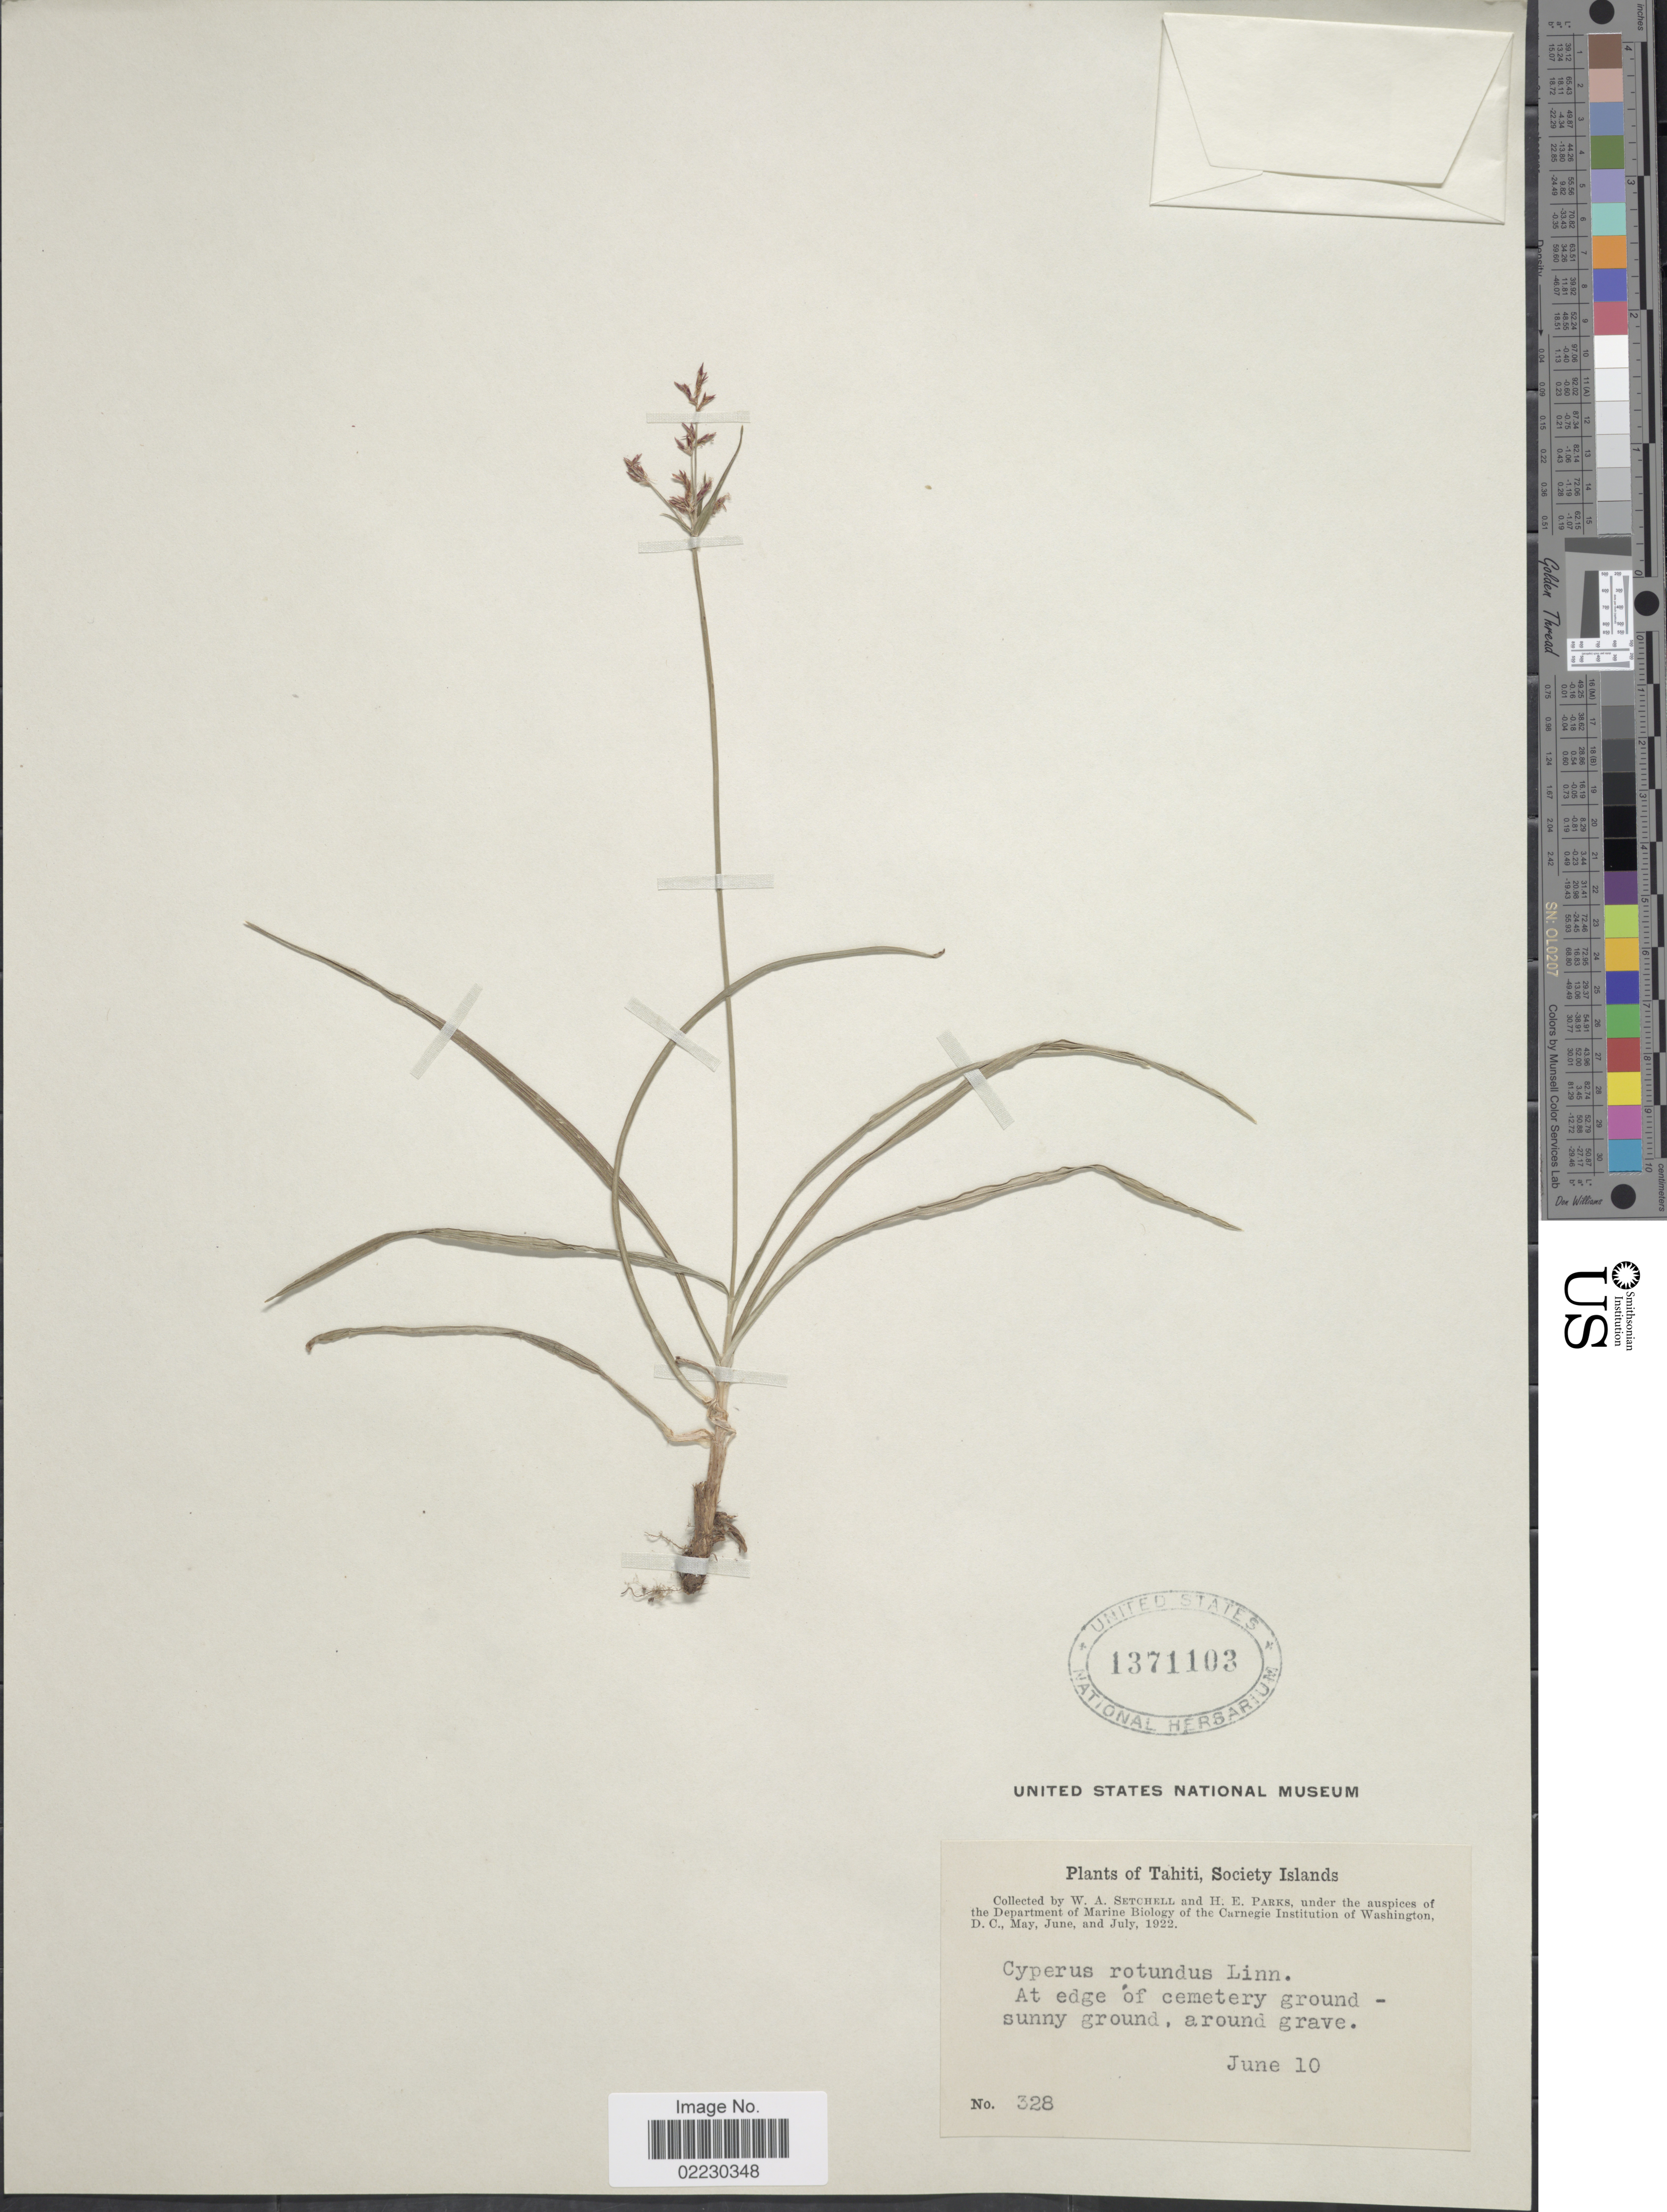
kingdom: Plantae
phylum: Tracheophyta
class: Liliopsida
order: Poales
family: Cyperaceae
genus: Cyperus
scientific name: Cyperus rotundus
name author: L.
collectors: W. Setchell & H. E. Parks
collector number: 328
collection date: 1922-06-10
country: French Polynesia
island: Tahiti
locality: Tahiti, Society Islands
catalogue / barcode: US 1371103